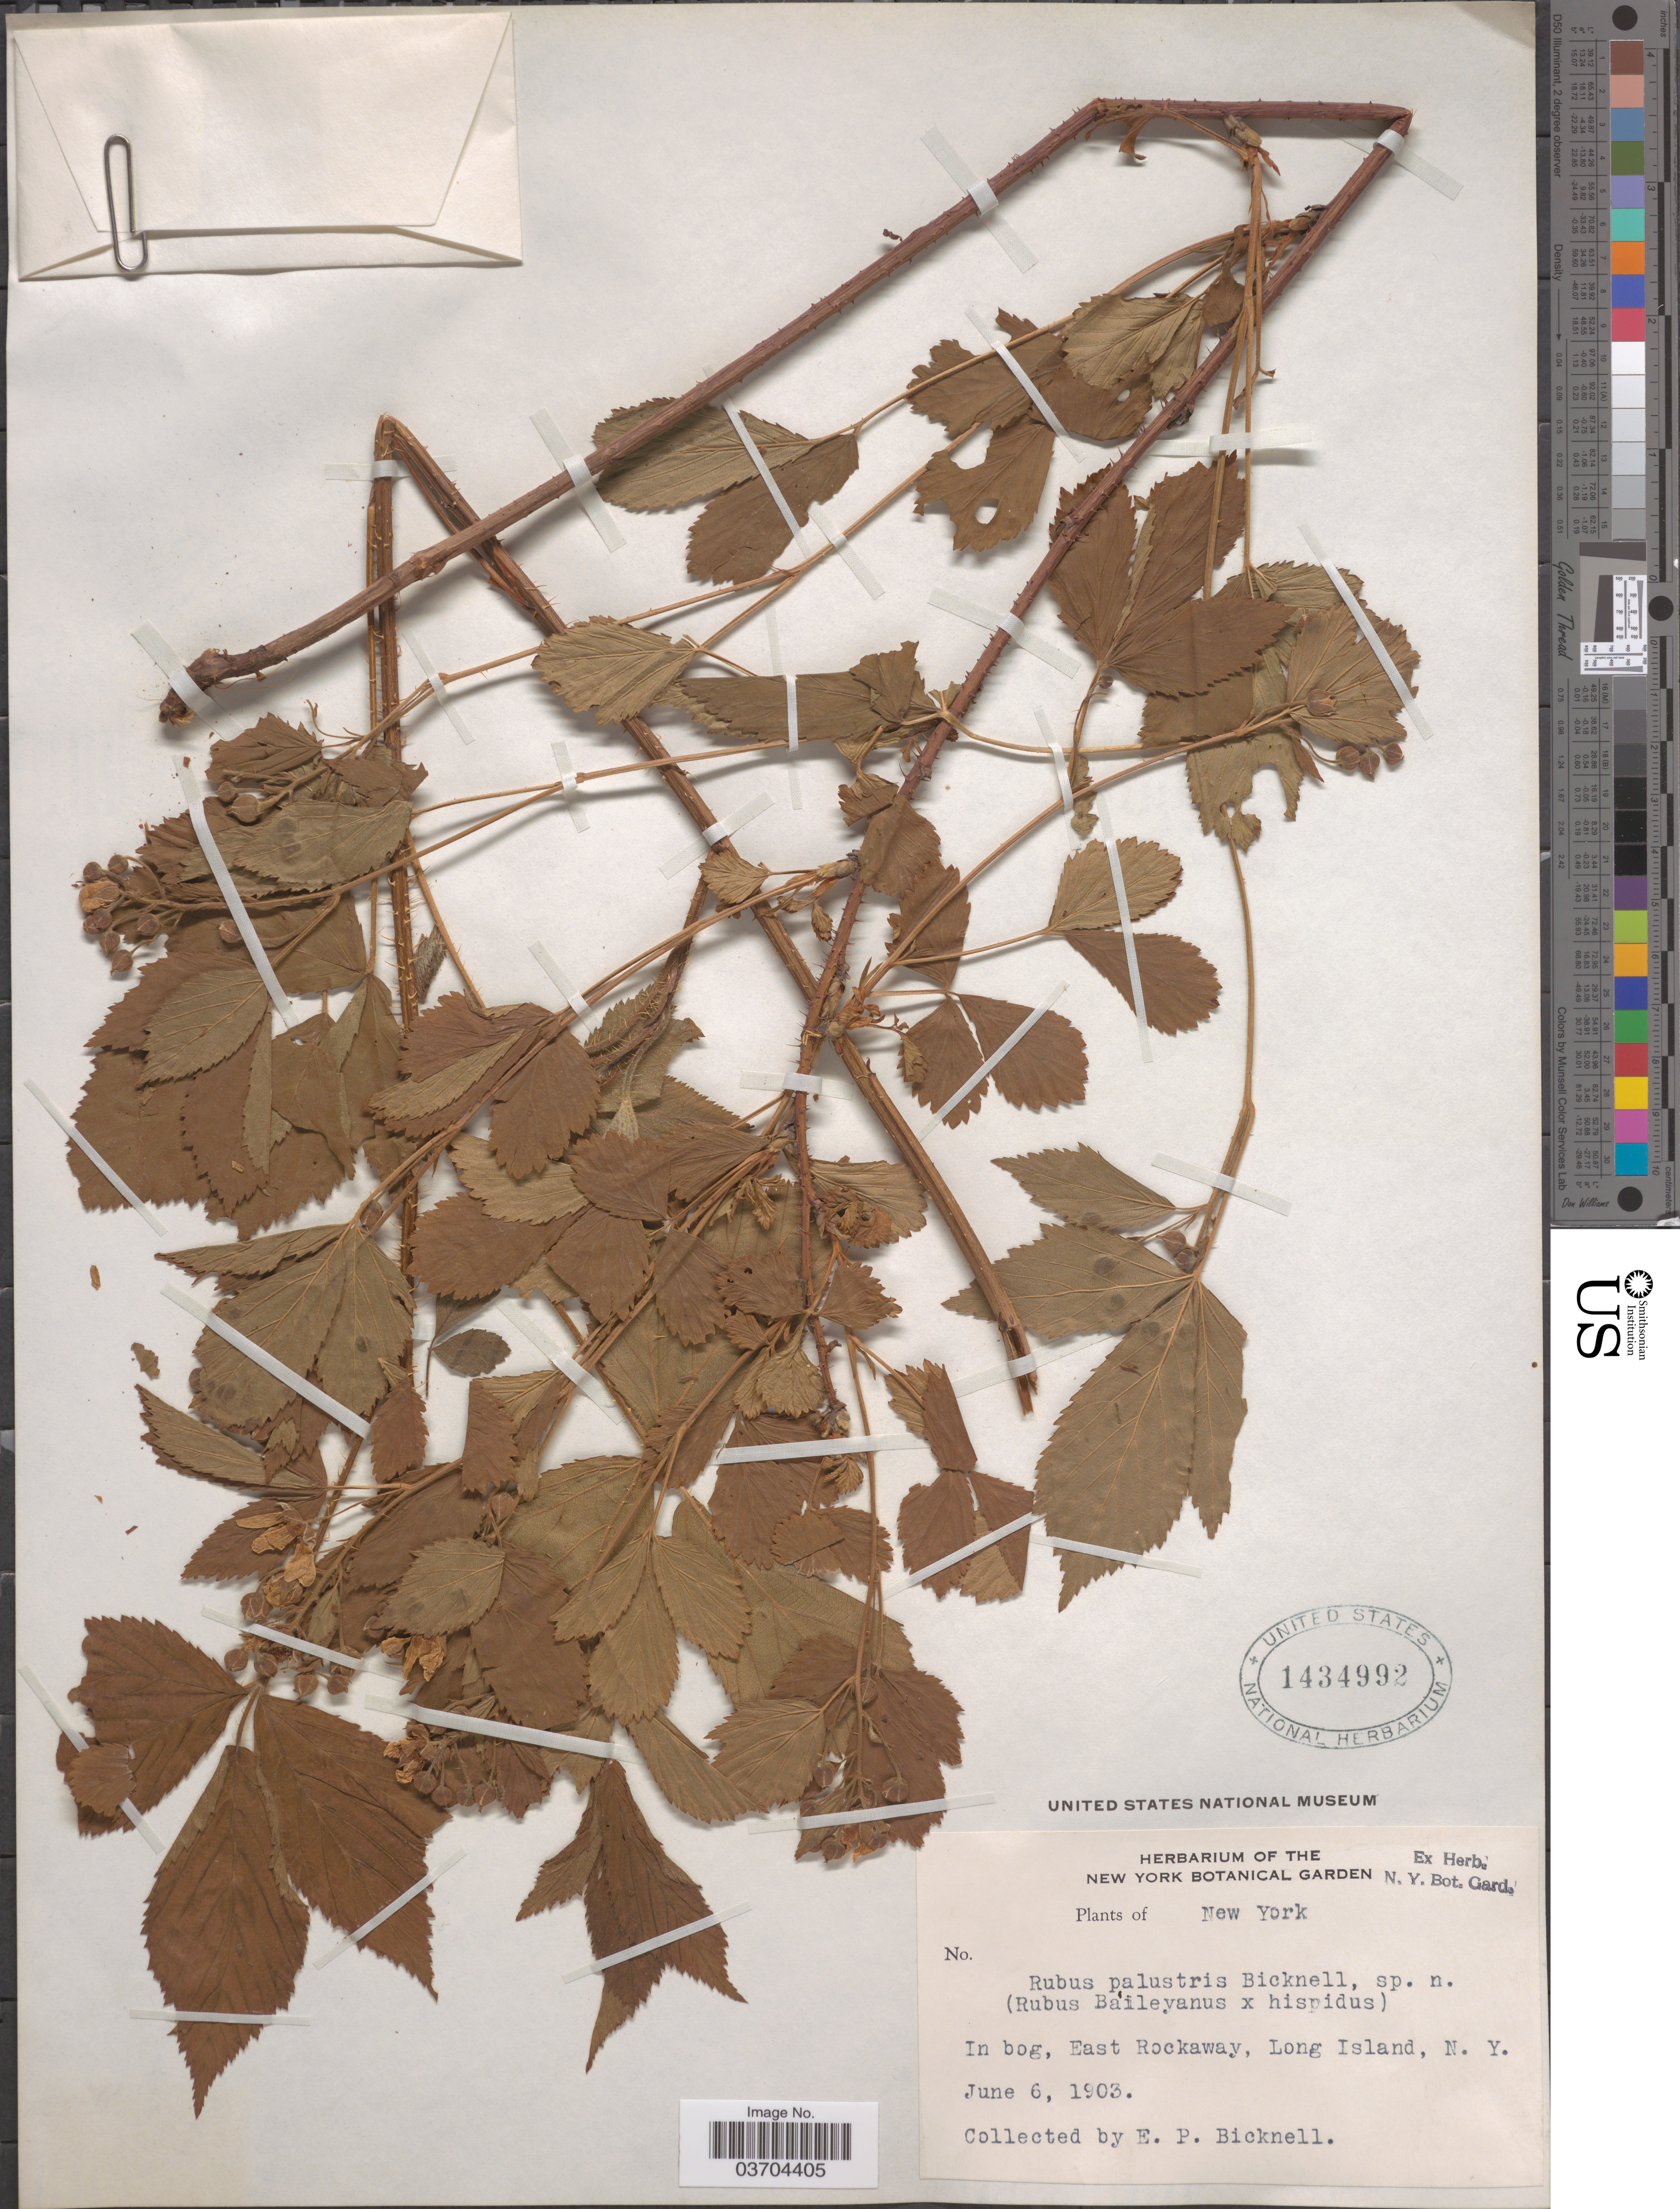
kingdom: Plantae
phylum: Tracheophyta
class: Magnoliopsida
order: Rosales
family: Rosaceae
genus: Rubus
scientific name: Rubus baileyanus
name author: Britton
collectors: E. P. Bicknell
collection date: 1910-06-06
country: United States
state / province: New York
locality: East Rockaway, Long Island.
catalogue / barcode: US 1434992